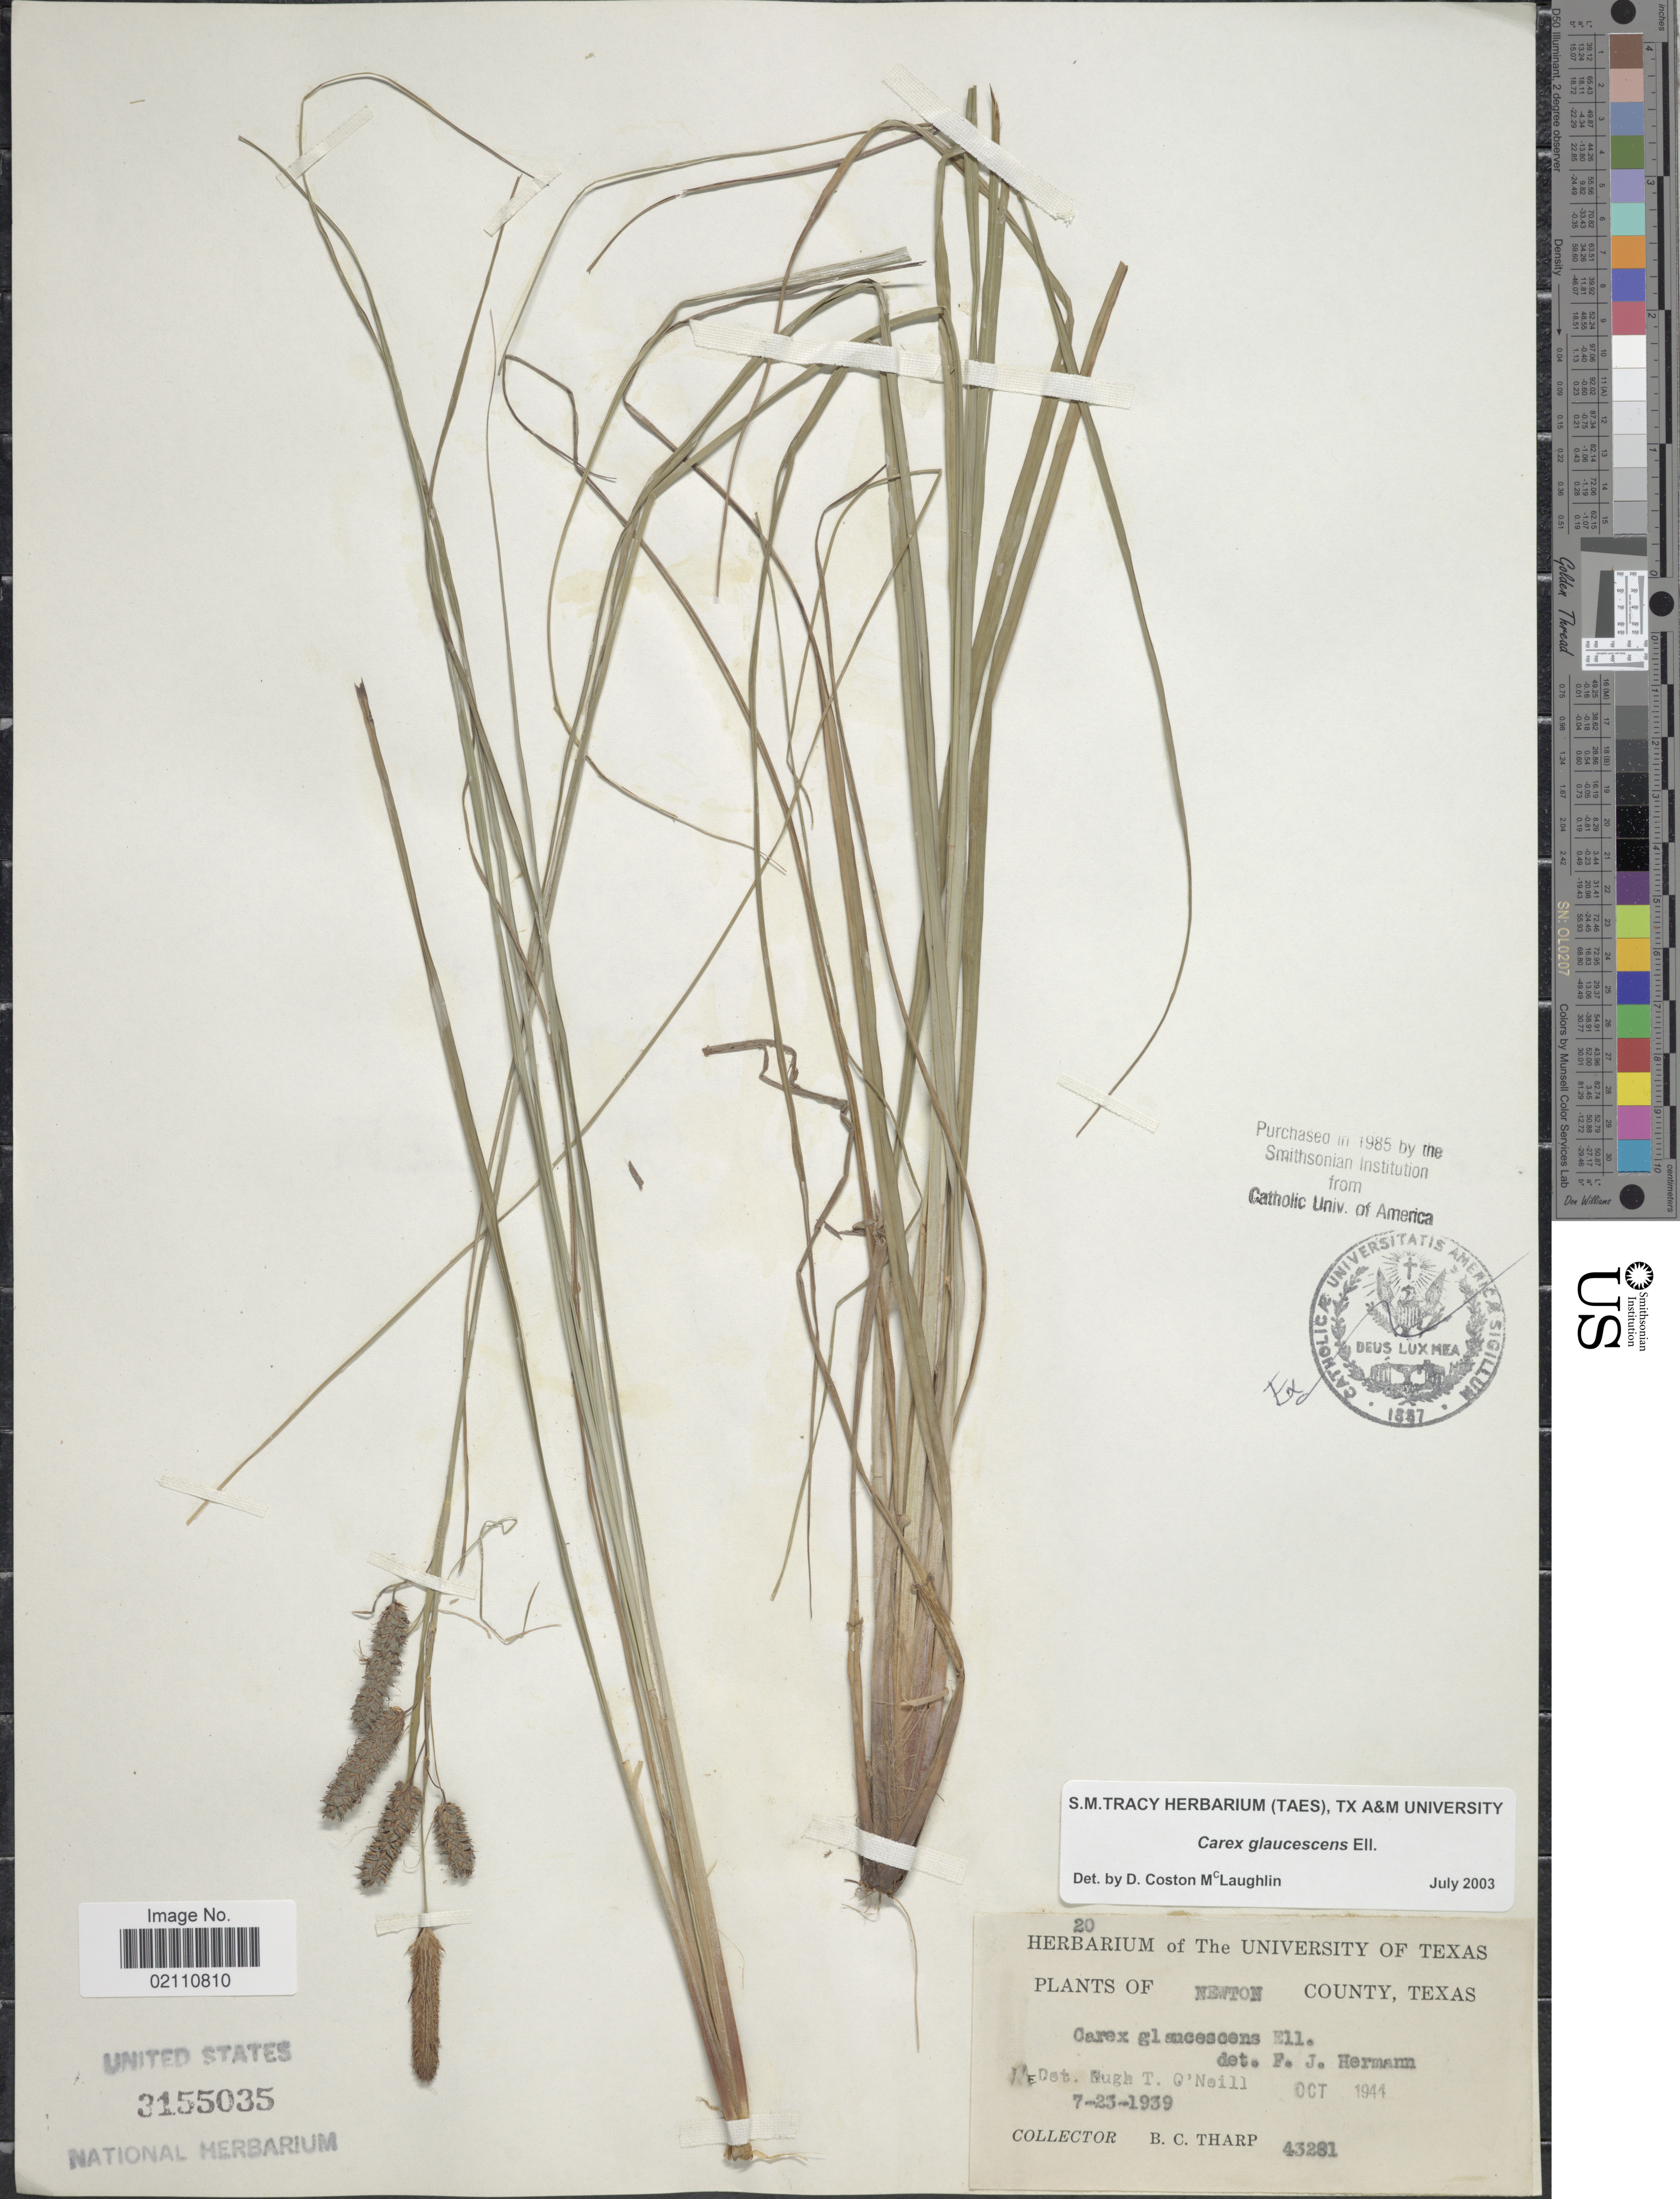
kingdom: Plantae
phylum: Tracheophyta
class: Liliopsida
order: Poales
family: Cyperaceae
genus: Carex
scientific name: Carex glaucescens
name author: Elliott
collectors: B. C. Tharp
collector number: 43281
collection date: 1939-07-23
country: United States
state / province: Texas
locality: Newton County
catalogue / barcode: US 3155035